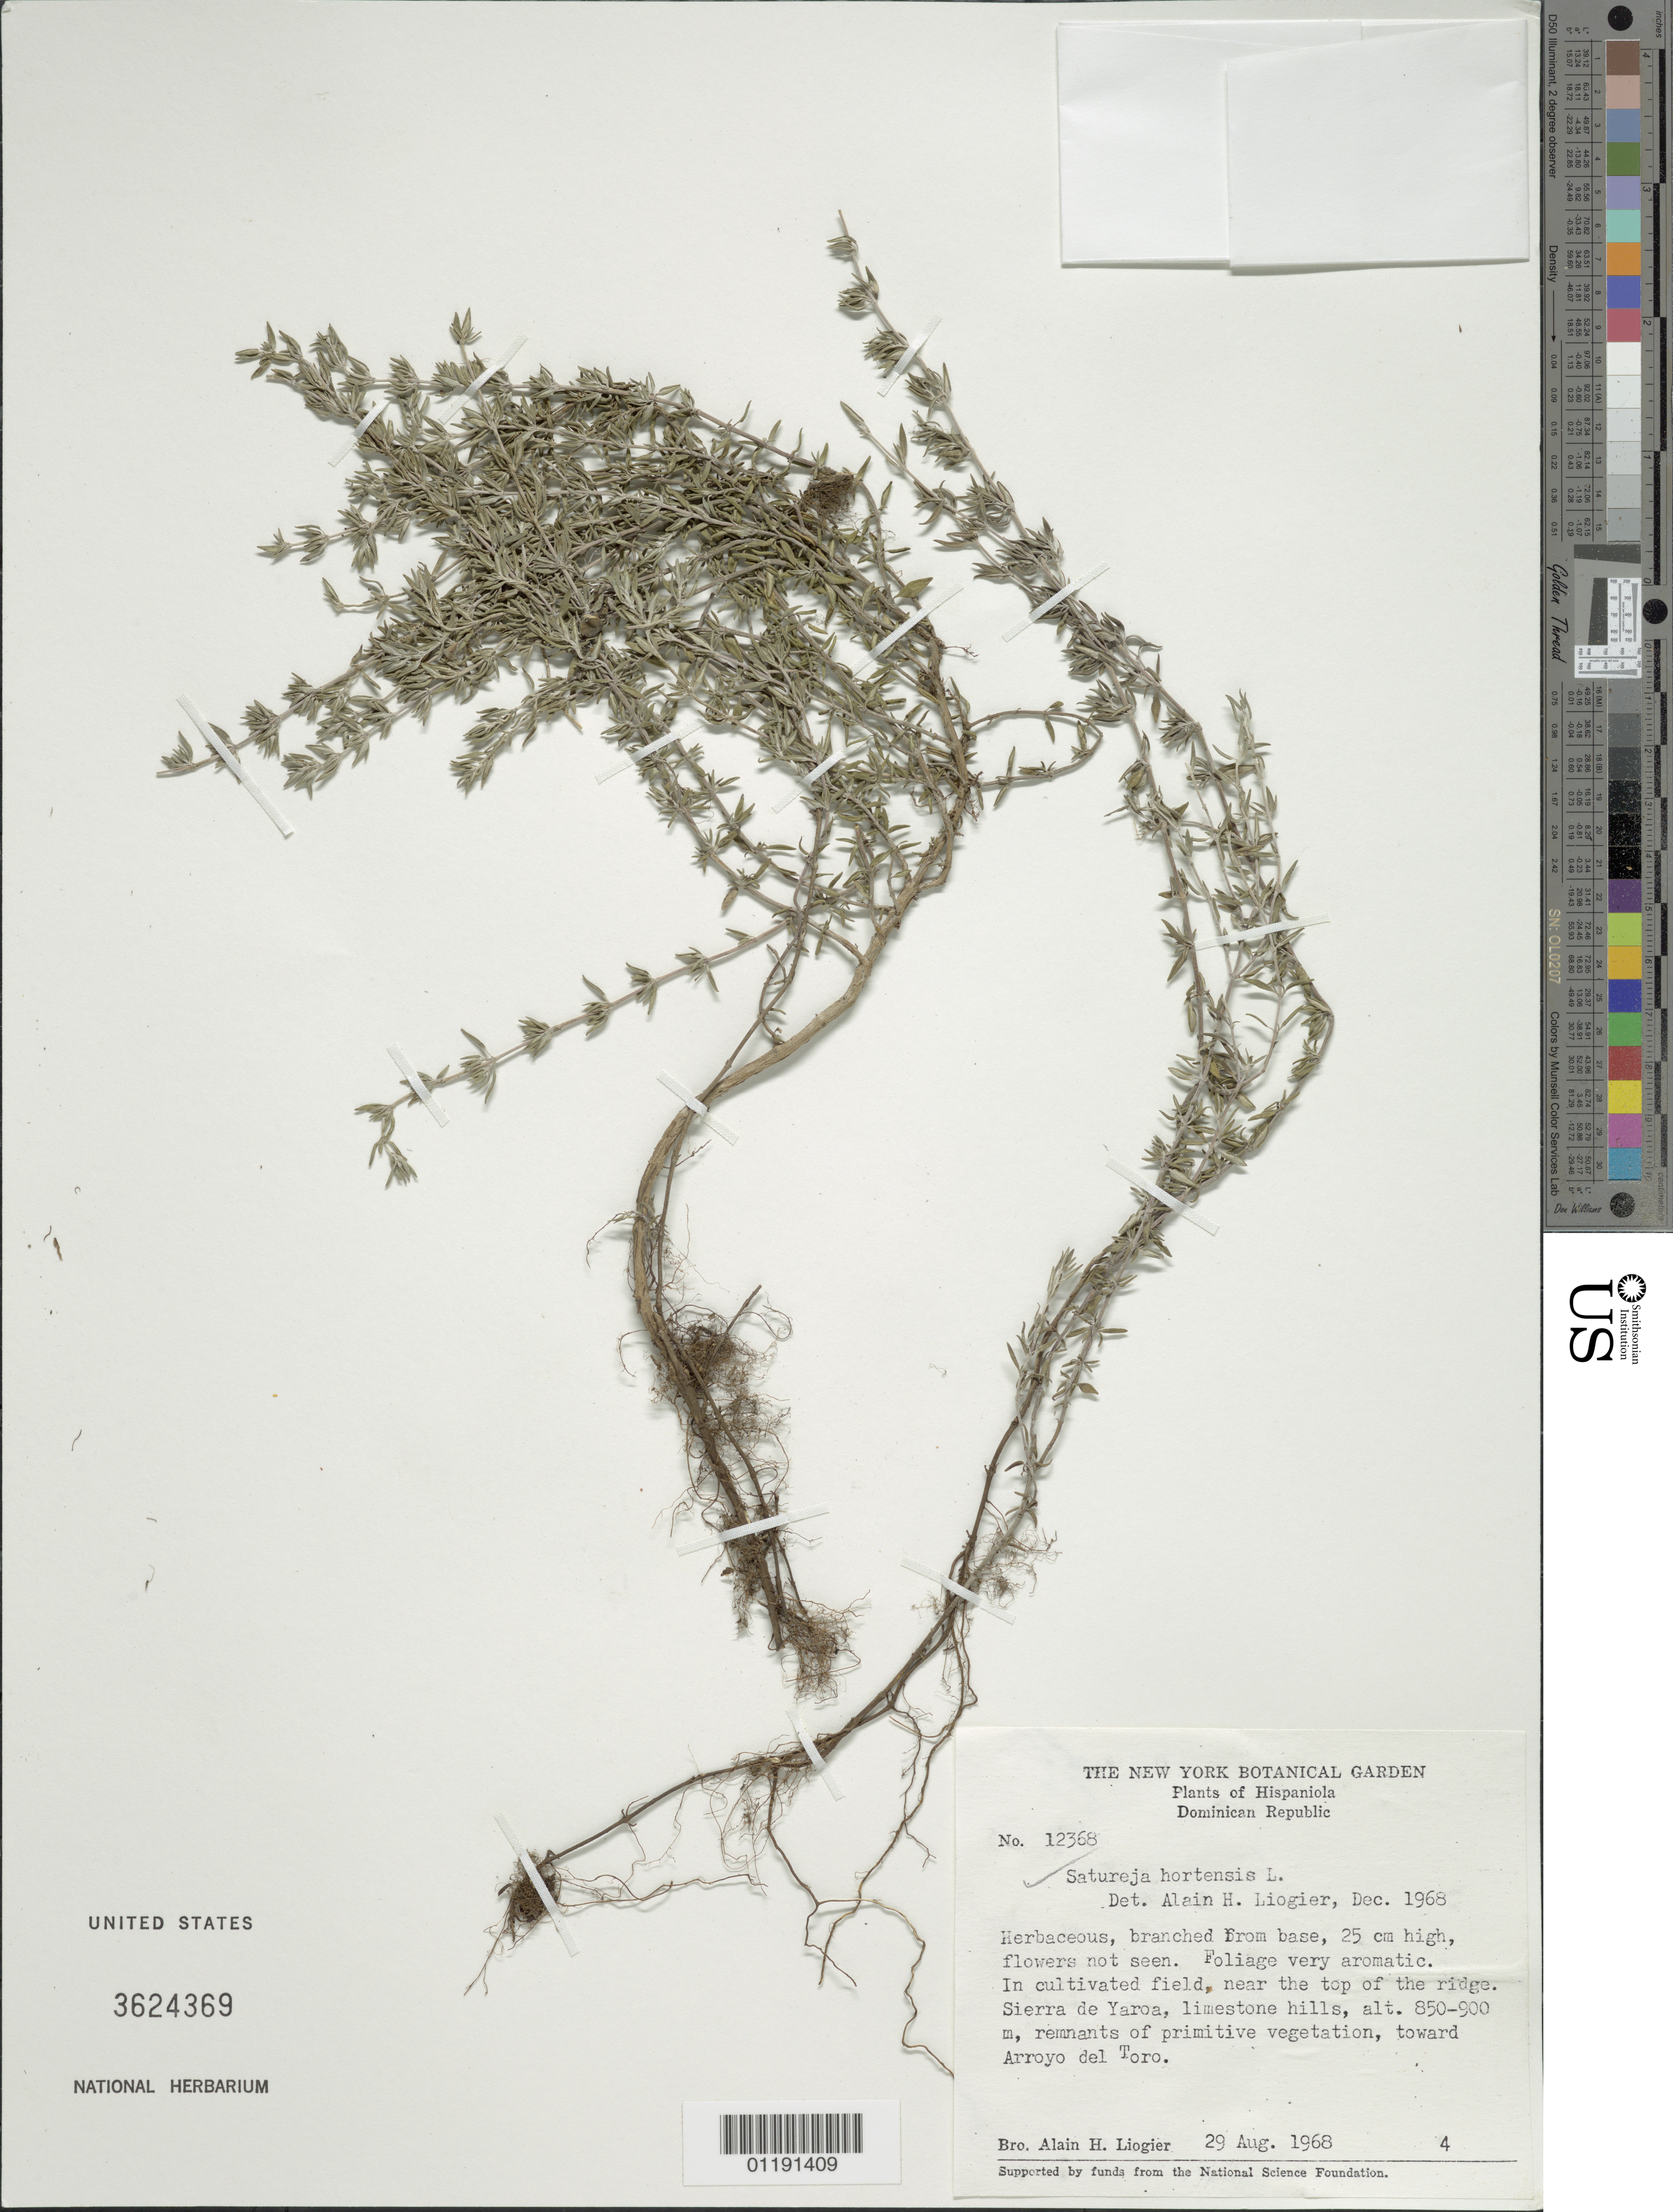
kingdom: Plantae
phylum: Tracheophyta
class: Magnoliopsida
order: Lamiales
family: Lamiaceae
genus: Satureja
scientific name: Satureja hortensis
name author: L.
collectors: A. H. Liogier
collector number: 12368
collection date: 1968-08-29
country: Dominican Republic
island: Hispaniola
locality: Sierra de Yaroa, limestone hills, toward Arroyo del Toro.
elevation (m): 850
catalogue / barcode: US 3624369